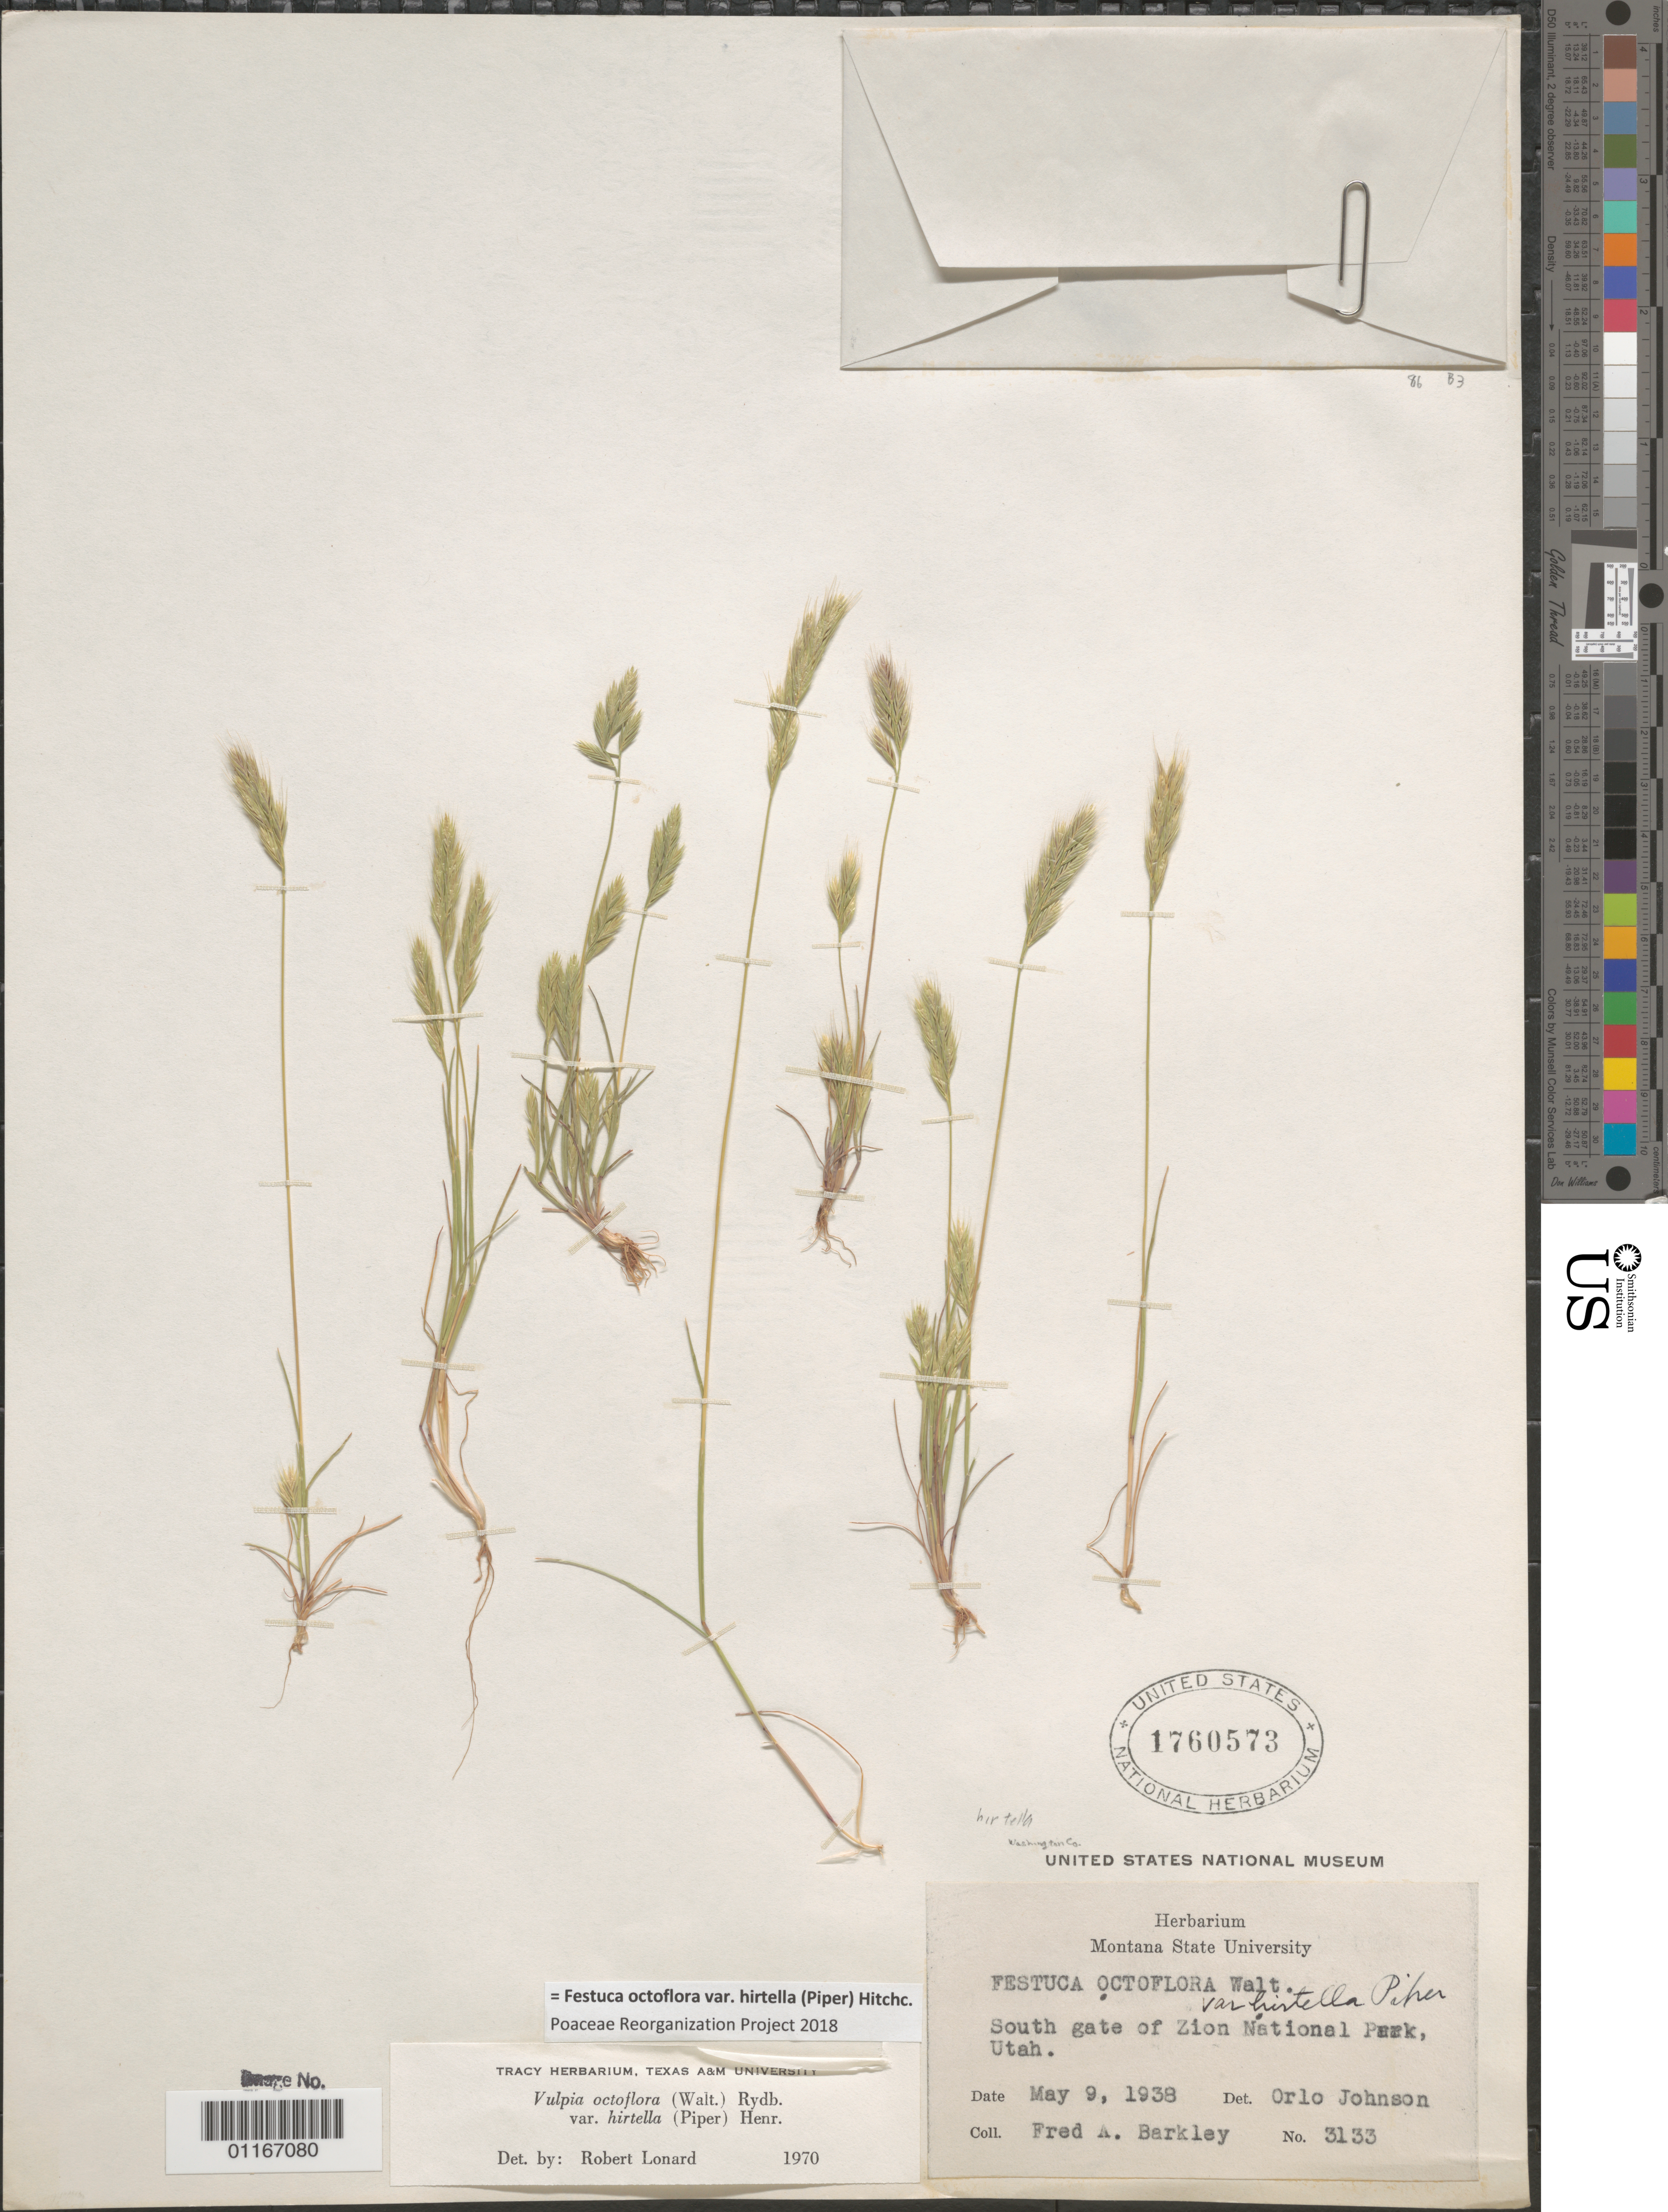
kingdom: Plantae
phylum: Tracheophyta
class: Liliopsida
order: Poales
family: Poaceae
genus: Festuca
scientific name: Festuca octoflora var. hirtella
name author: Piper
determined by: Poaceae Reorganization Project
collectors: F. A. Barkley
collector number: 3133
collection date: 1938-05-09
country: United States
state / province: Utah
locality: South gate of Zion National Park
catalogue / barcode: US 1760573